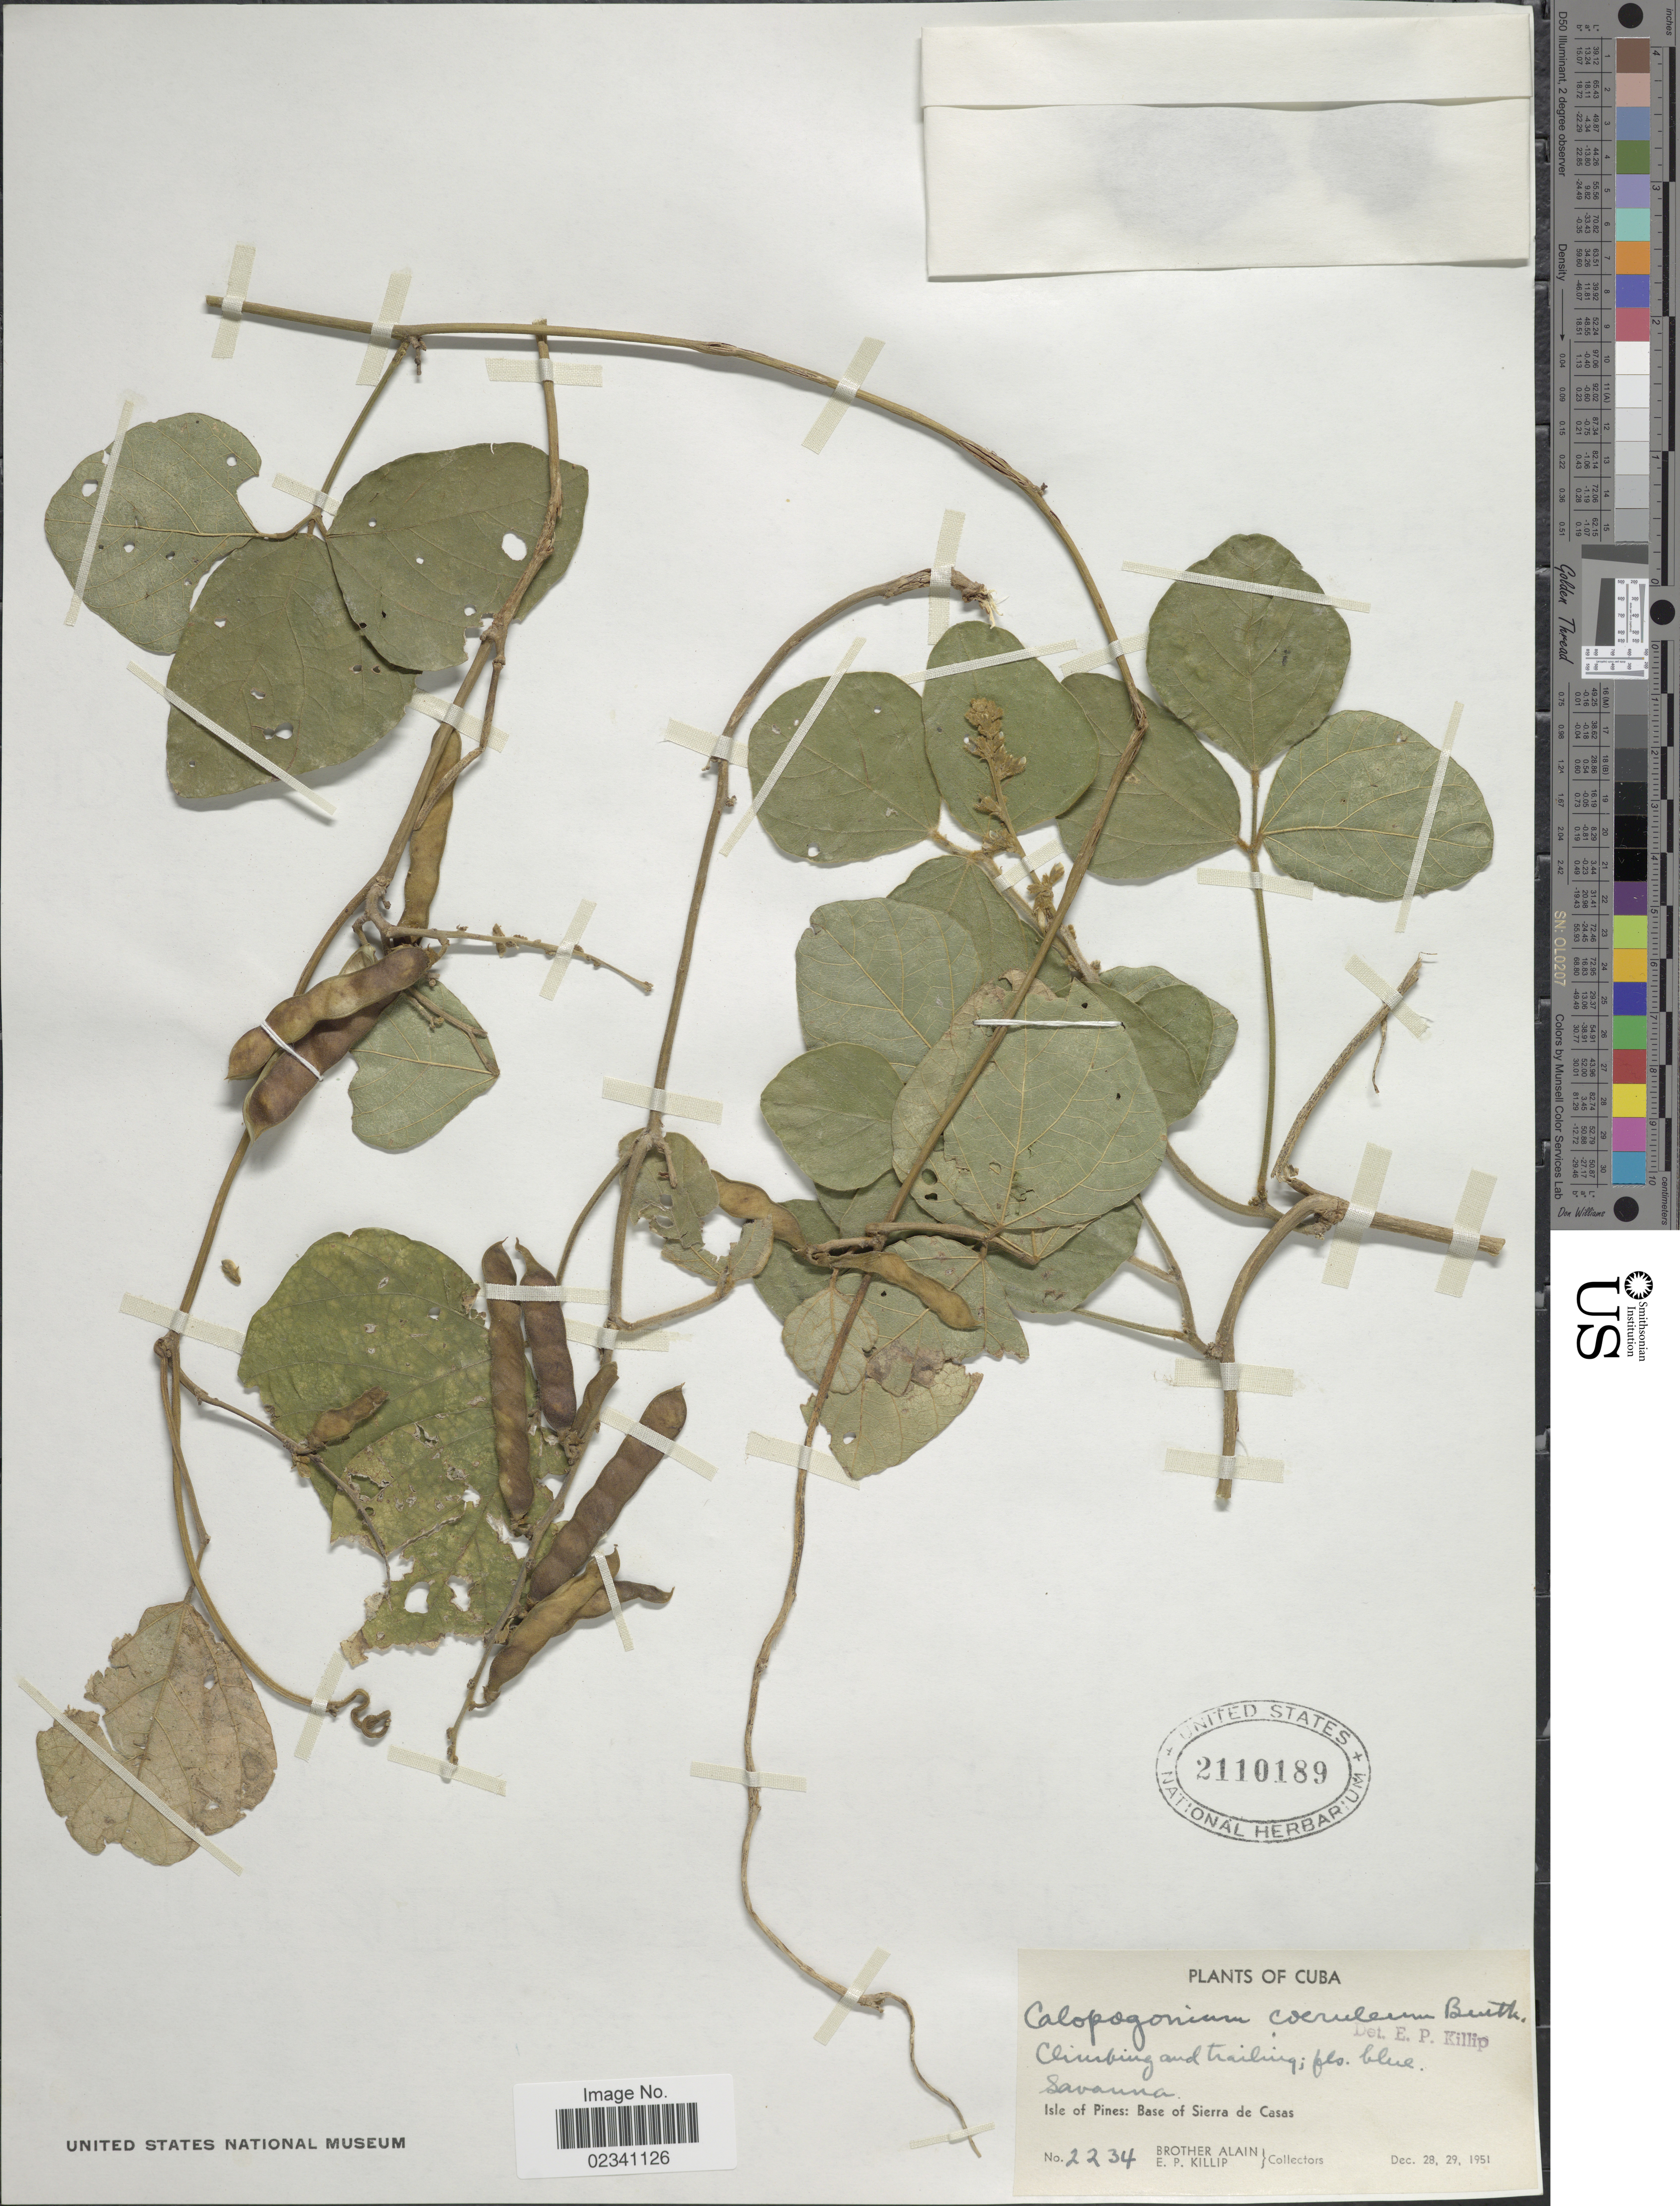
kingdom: Plantae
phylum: Tracheophyta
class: Magnoliopsida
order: Fabales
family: Fabaceae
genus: Calopogonium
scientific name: Calopogonium caeruleum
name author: (Benth.) C. Wright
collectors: Alain & E. P. Killip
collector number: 2234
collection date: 1951-12-28/1951-12-29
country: Cuba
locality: Isle of Pines: Base of Sierra de Casas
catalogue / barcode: US 2110189